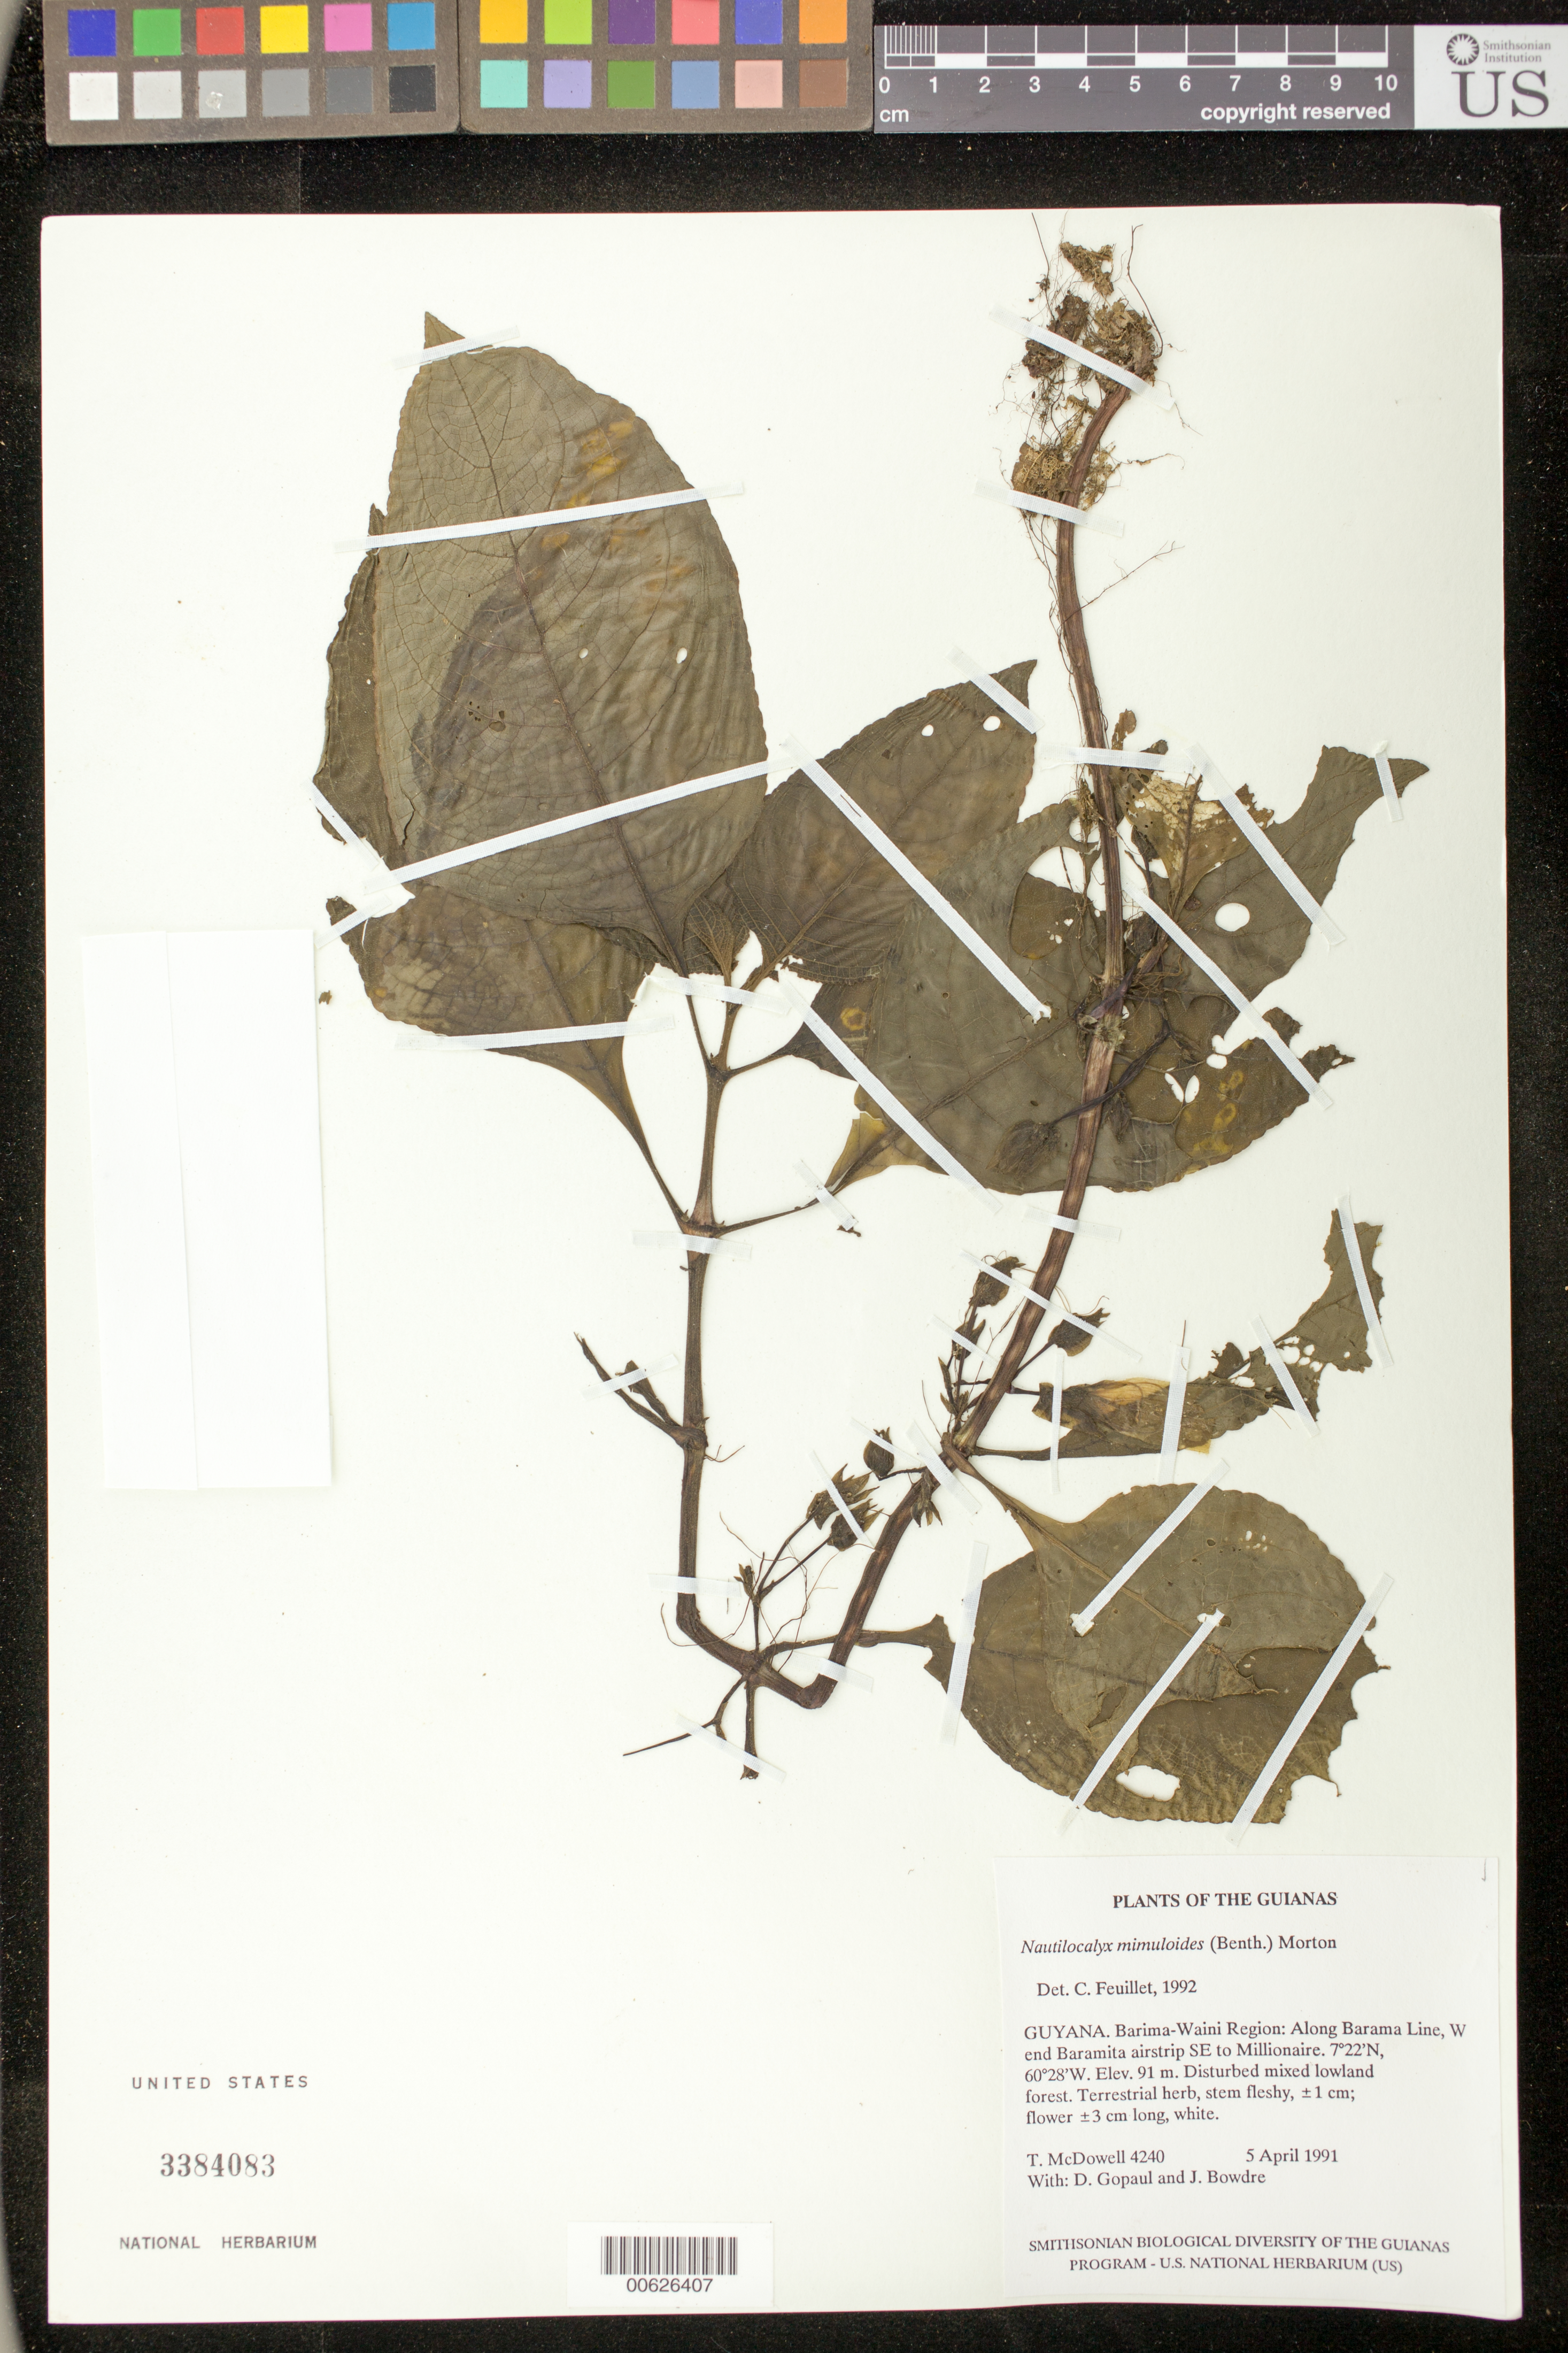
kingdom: Plantae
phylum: Tracheophyta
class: Magnoliopsida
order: Lamiales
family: Gesneriaceae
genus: Nautilocalyx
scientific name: Nautilocalyx mimuloides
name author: (Benth.) C.V. Morton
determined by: Feuillet, C.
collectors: T. McDowell, D. Gopaul & J. Bowdre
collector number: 4240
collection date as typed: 05 Apr 1991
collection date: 1991-04-05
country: Guyana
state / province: Barima-Waini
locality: Along Barama Line, W end Baramita airstrip SE to Millionaire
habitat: Disturbed mixed lowland forest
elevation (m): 91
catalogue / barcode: US 3384083